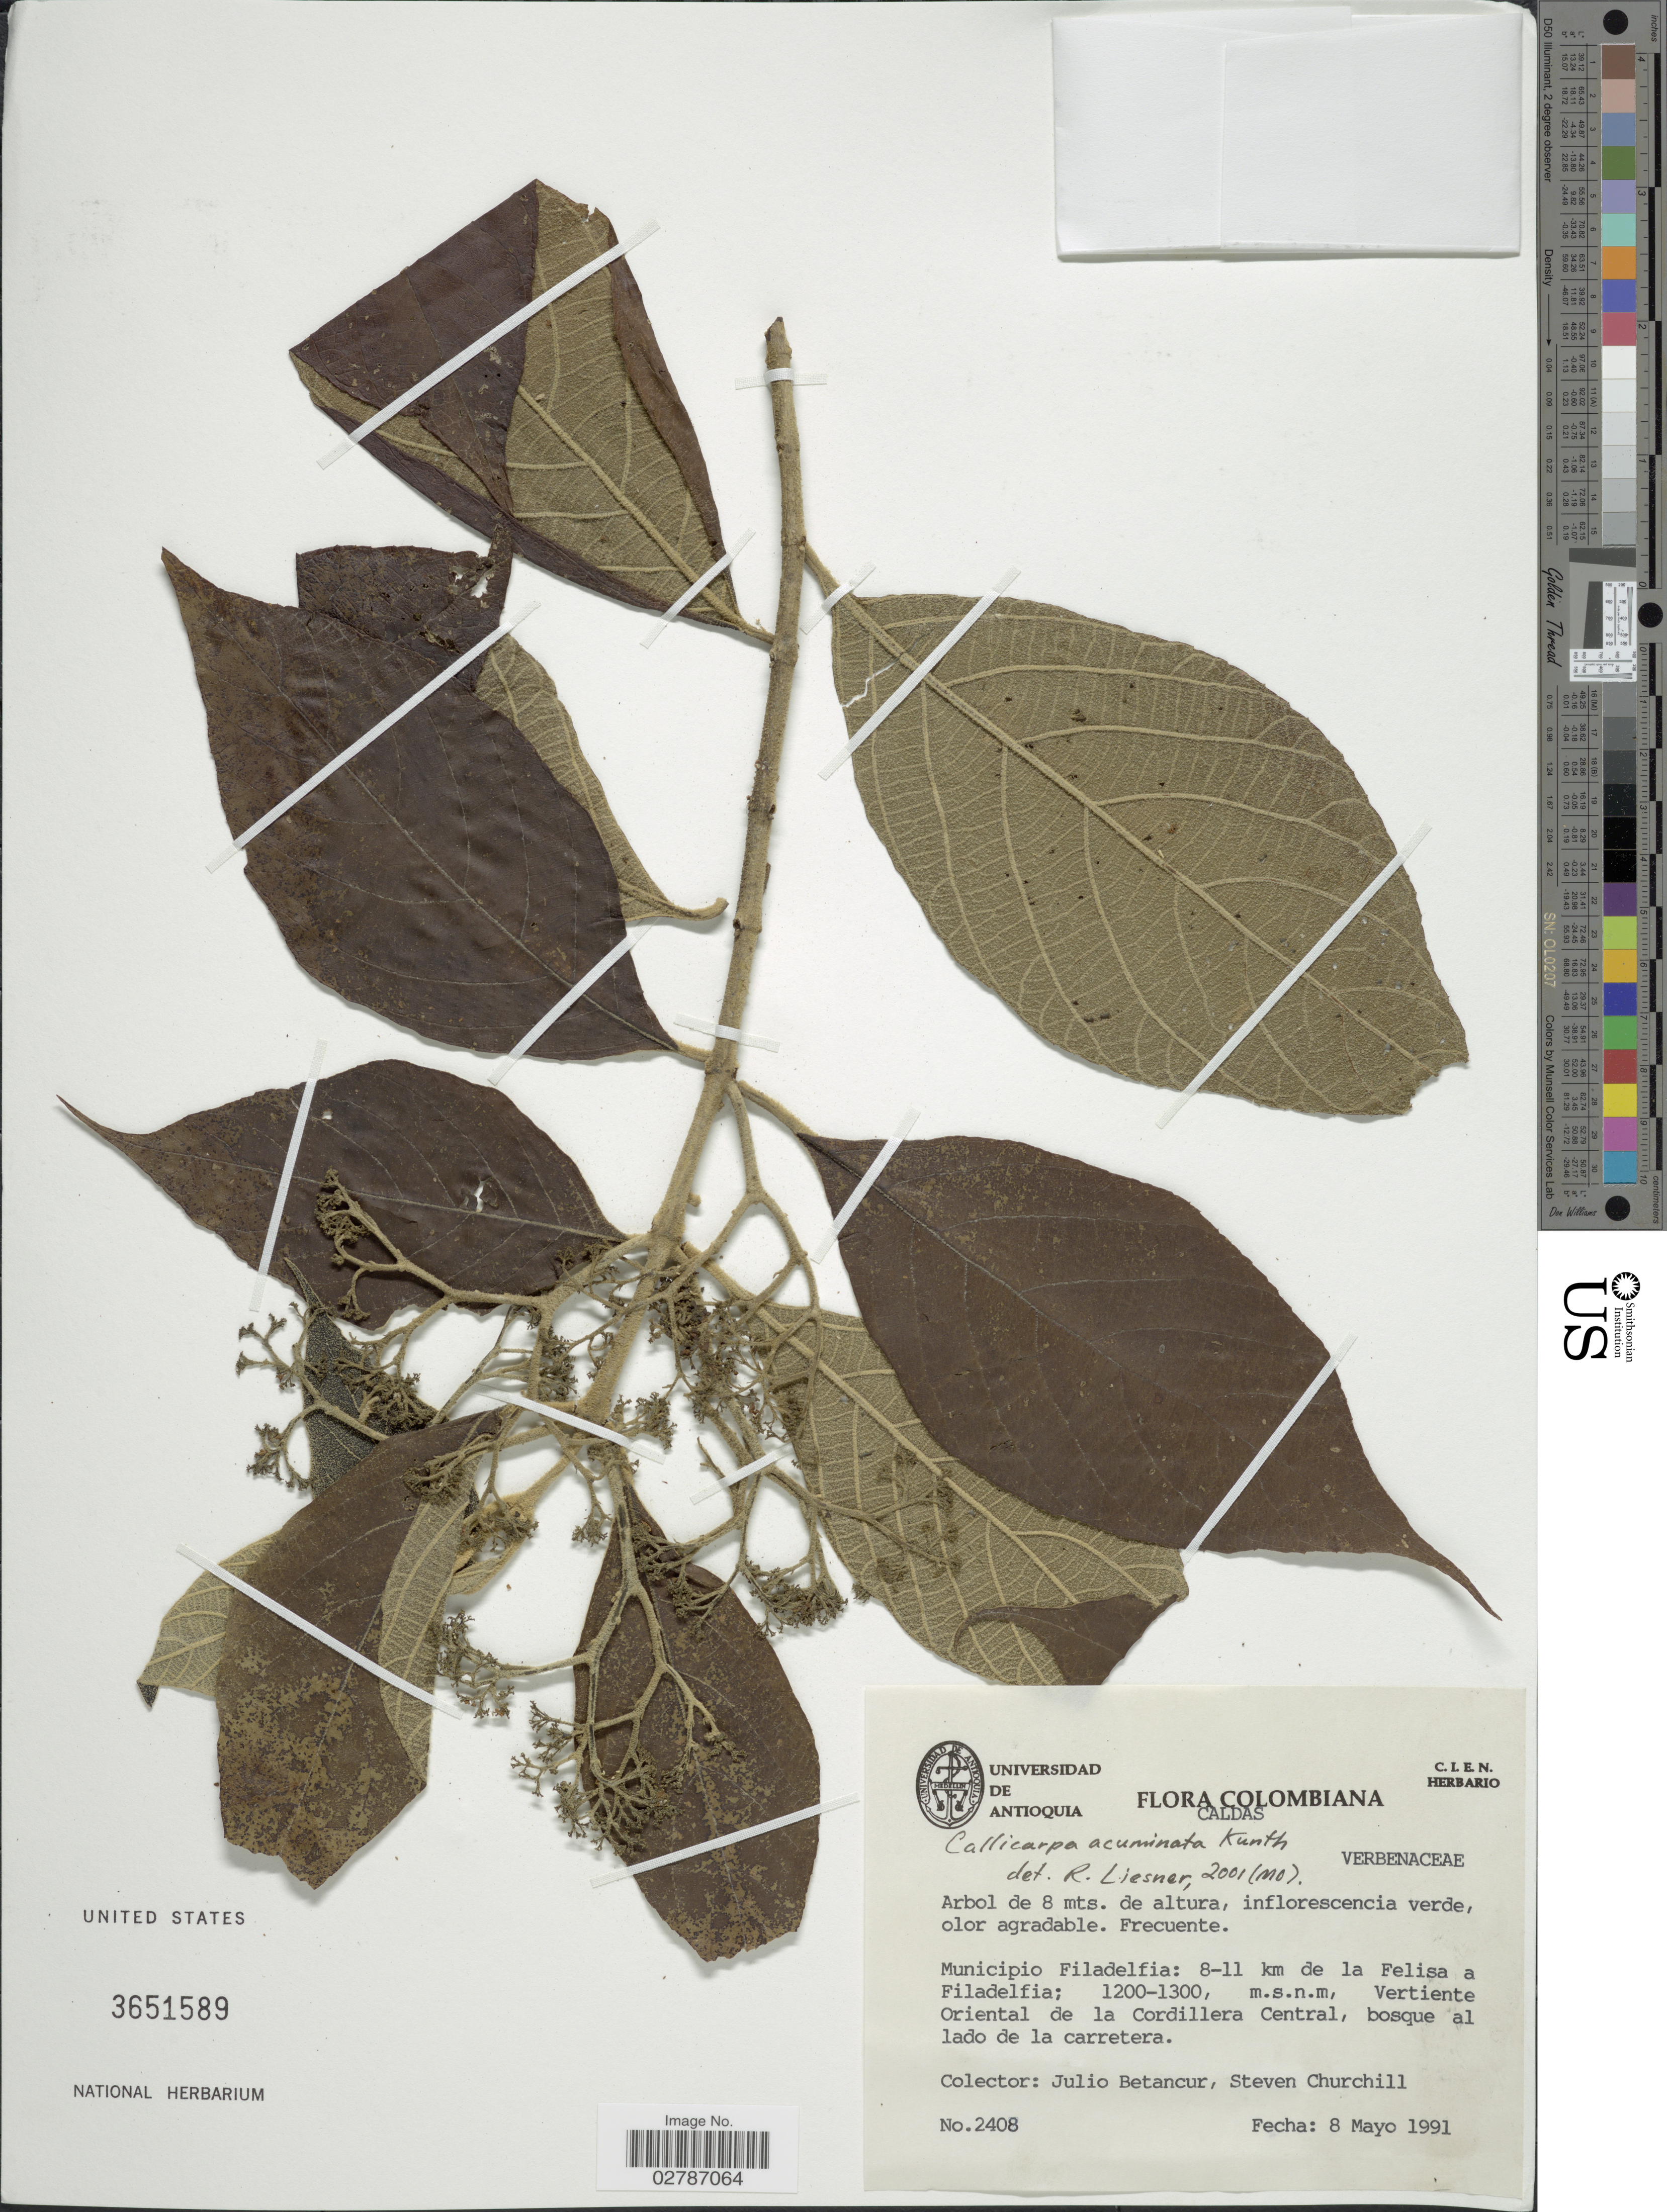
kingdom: Plantae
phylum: Tracheophyta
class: Magnoliopsida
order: Lamiales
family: Lamiaceae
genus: Callicarpa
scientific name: Callicarpa acuminata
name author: Kunth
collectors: J. Betancur & S. Churchill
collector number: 2408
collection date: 1991-05-08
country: Colombia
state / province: Caldas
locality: Municipio Filadelfia: 8-11 km de la Felisa a Filadelfia. Vertiente Oriental de la Cordillera Central.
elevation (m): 1200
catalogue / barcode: US 3651589